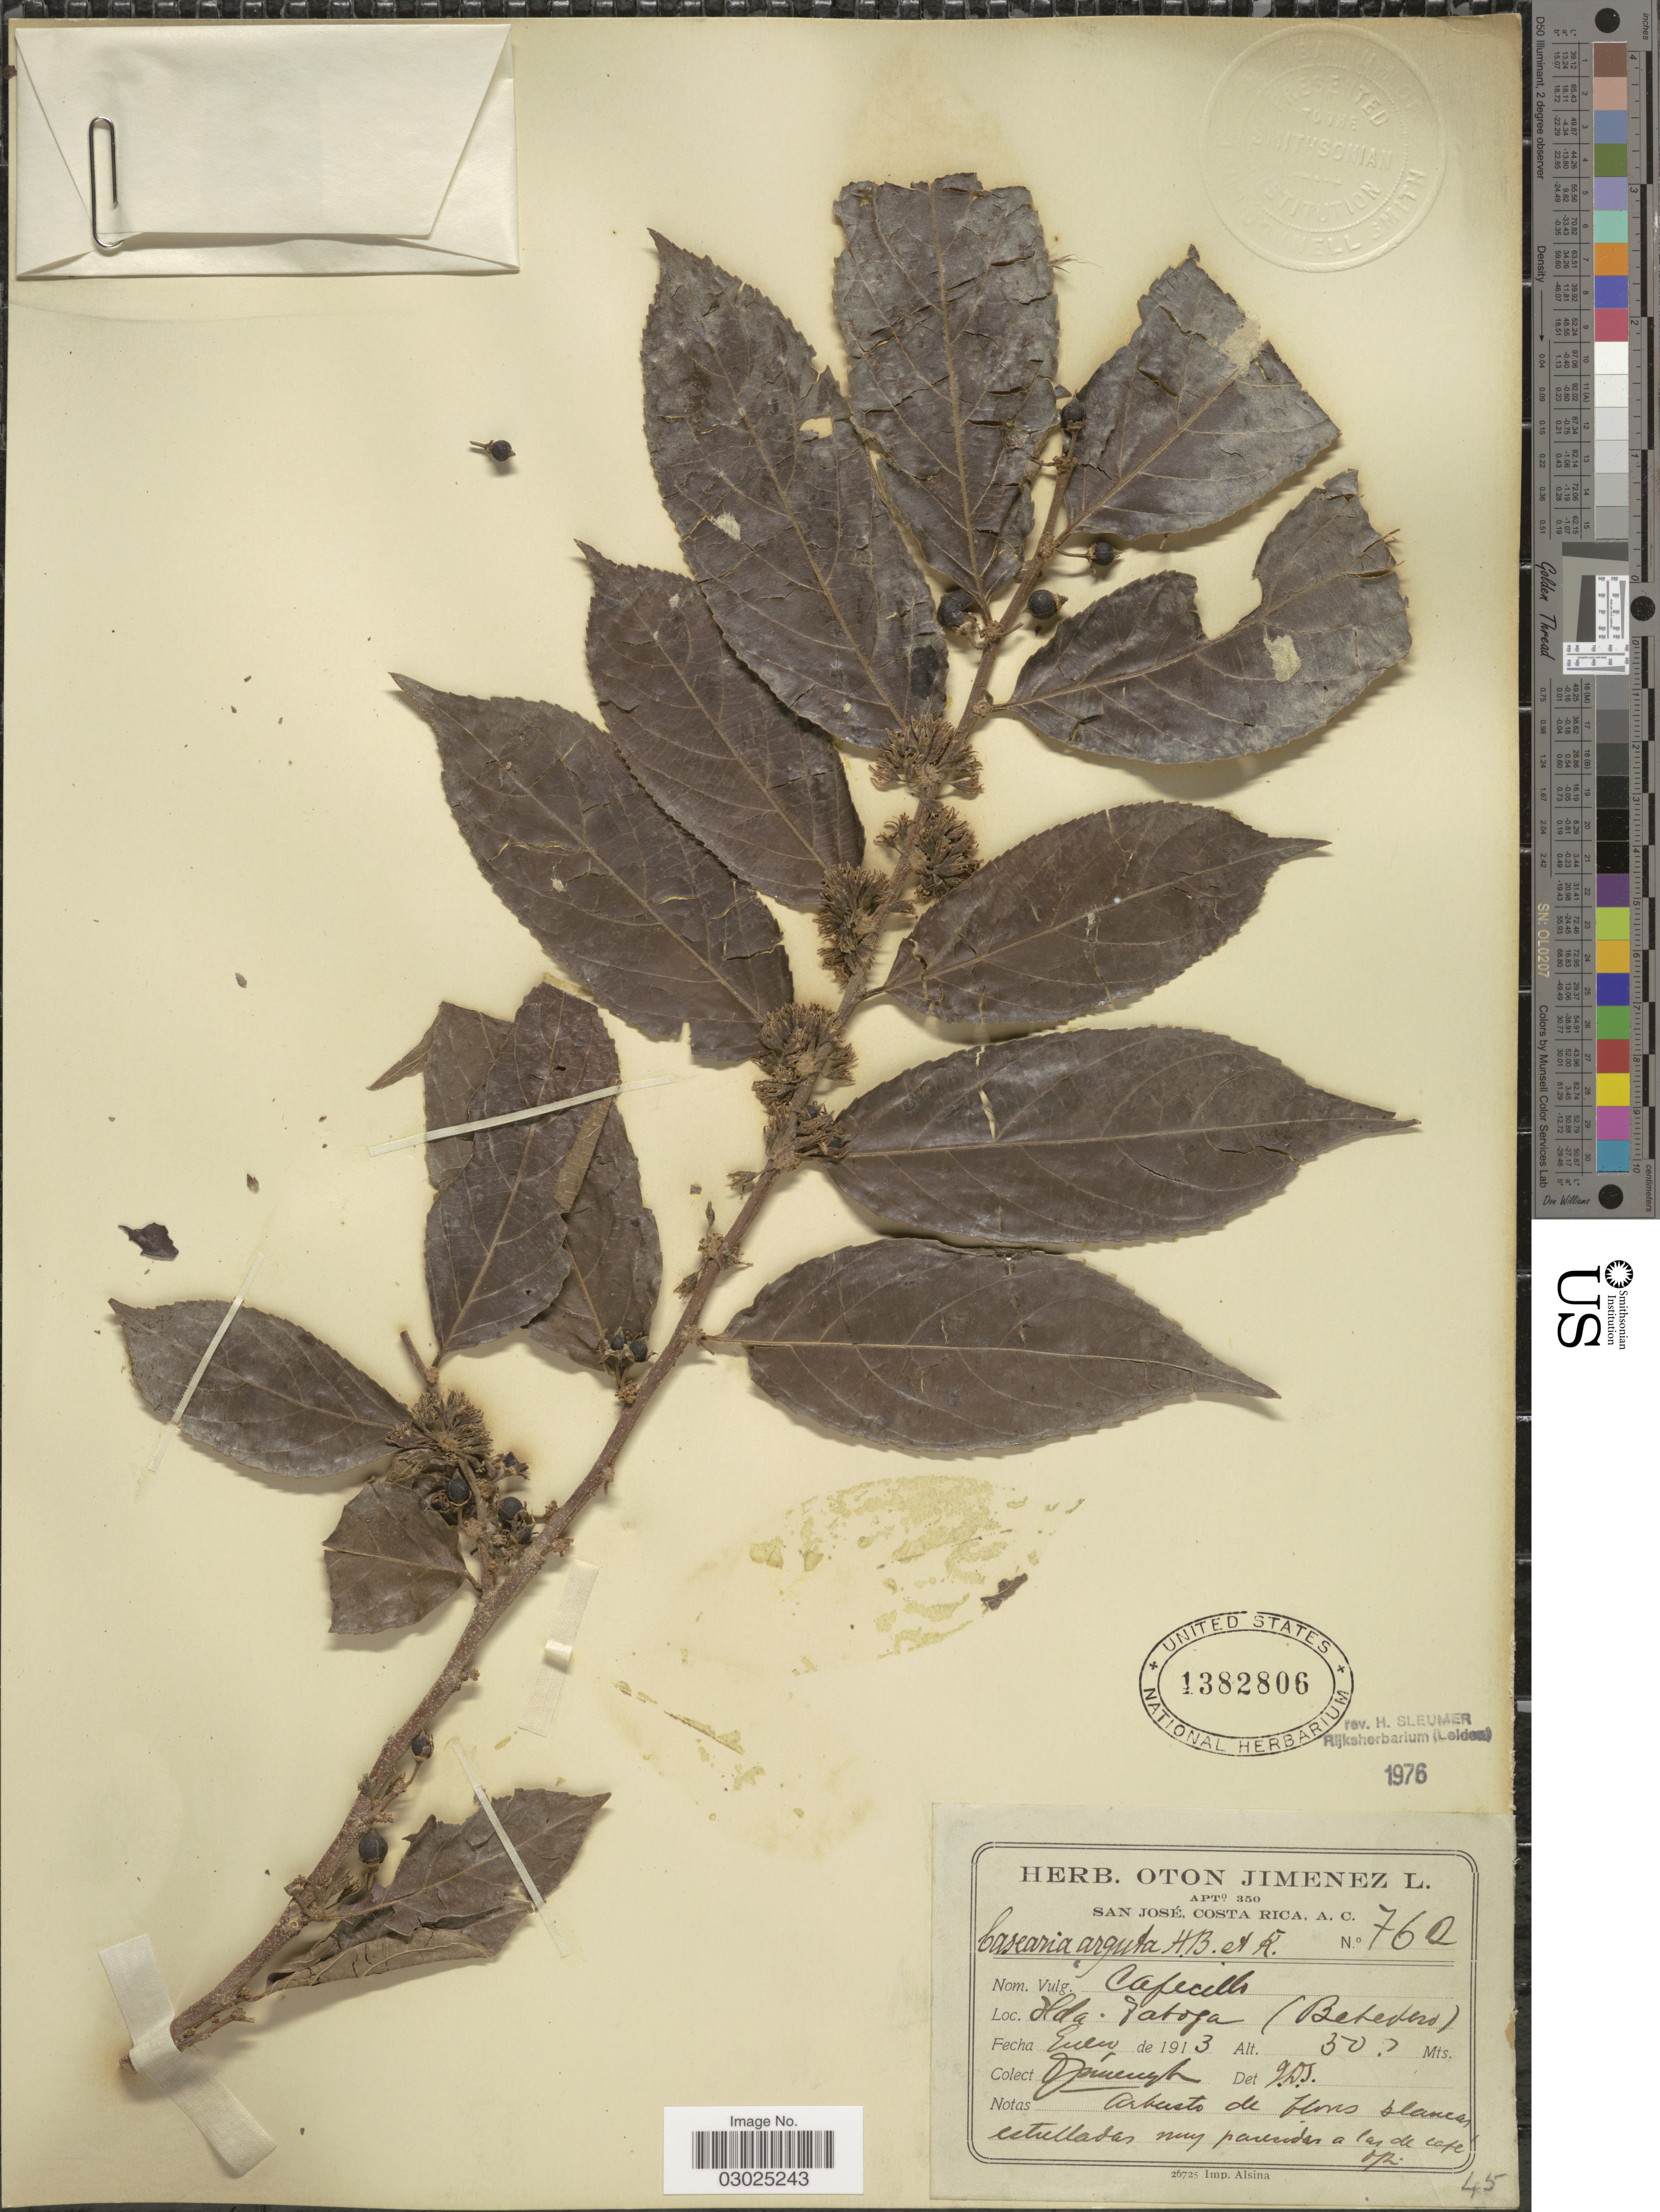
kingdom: Plantae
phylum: Tracheophyta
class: Magnoliopsida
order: Malpighiales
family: Salicaceae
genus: Casearia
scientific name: Casearia arguta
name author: Kunth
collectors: O. Jiménez L.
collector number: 762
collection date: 1913-01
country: Costa Rica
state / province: San José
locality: Hda. Taboga (Bebedero)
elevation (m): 50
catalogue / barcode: US 1382806